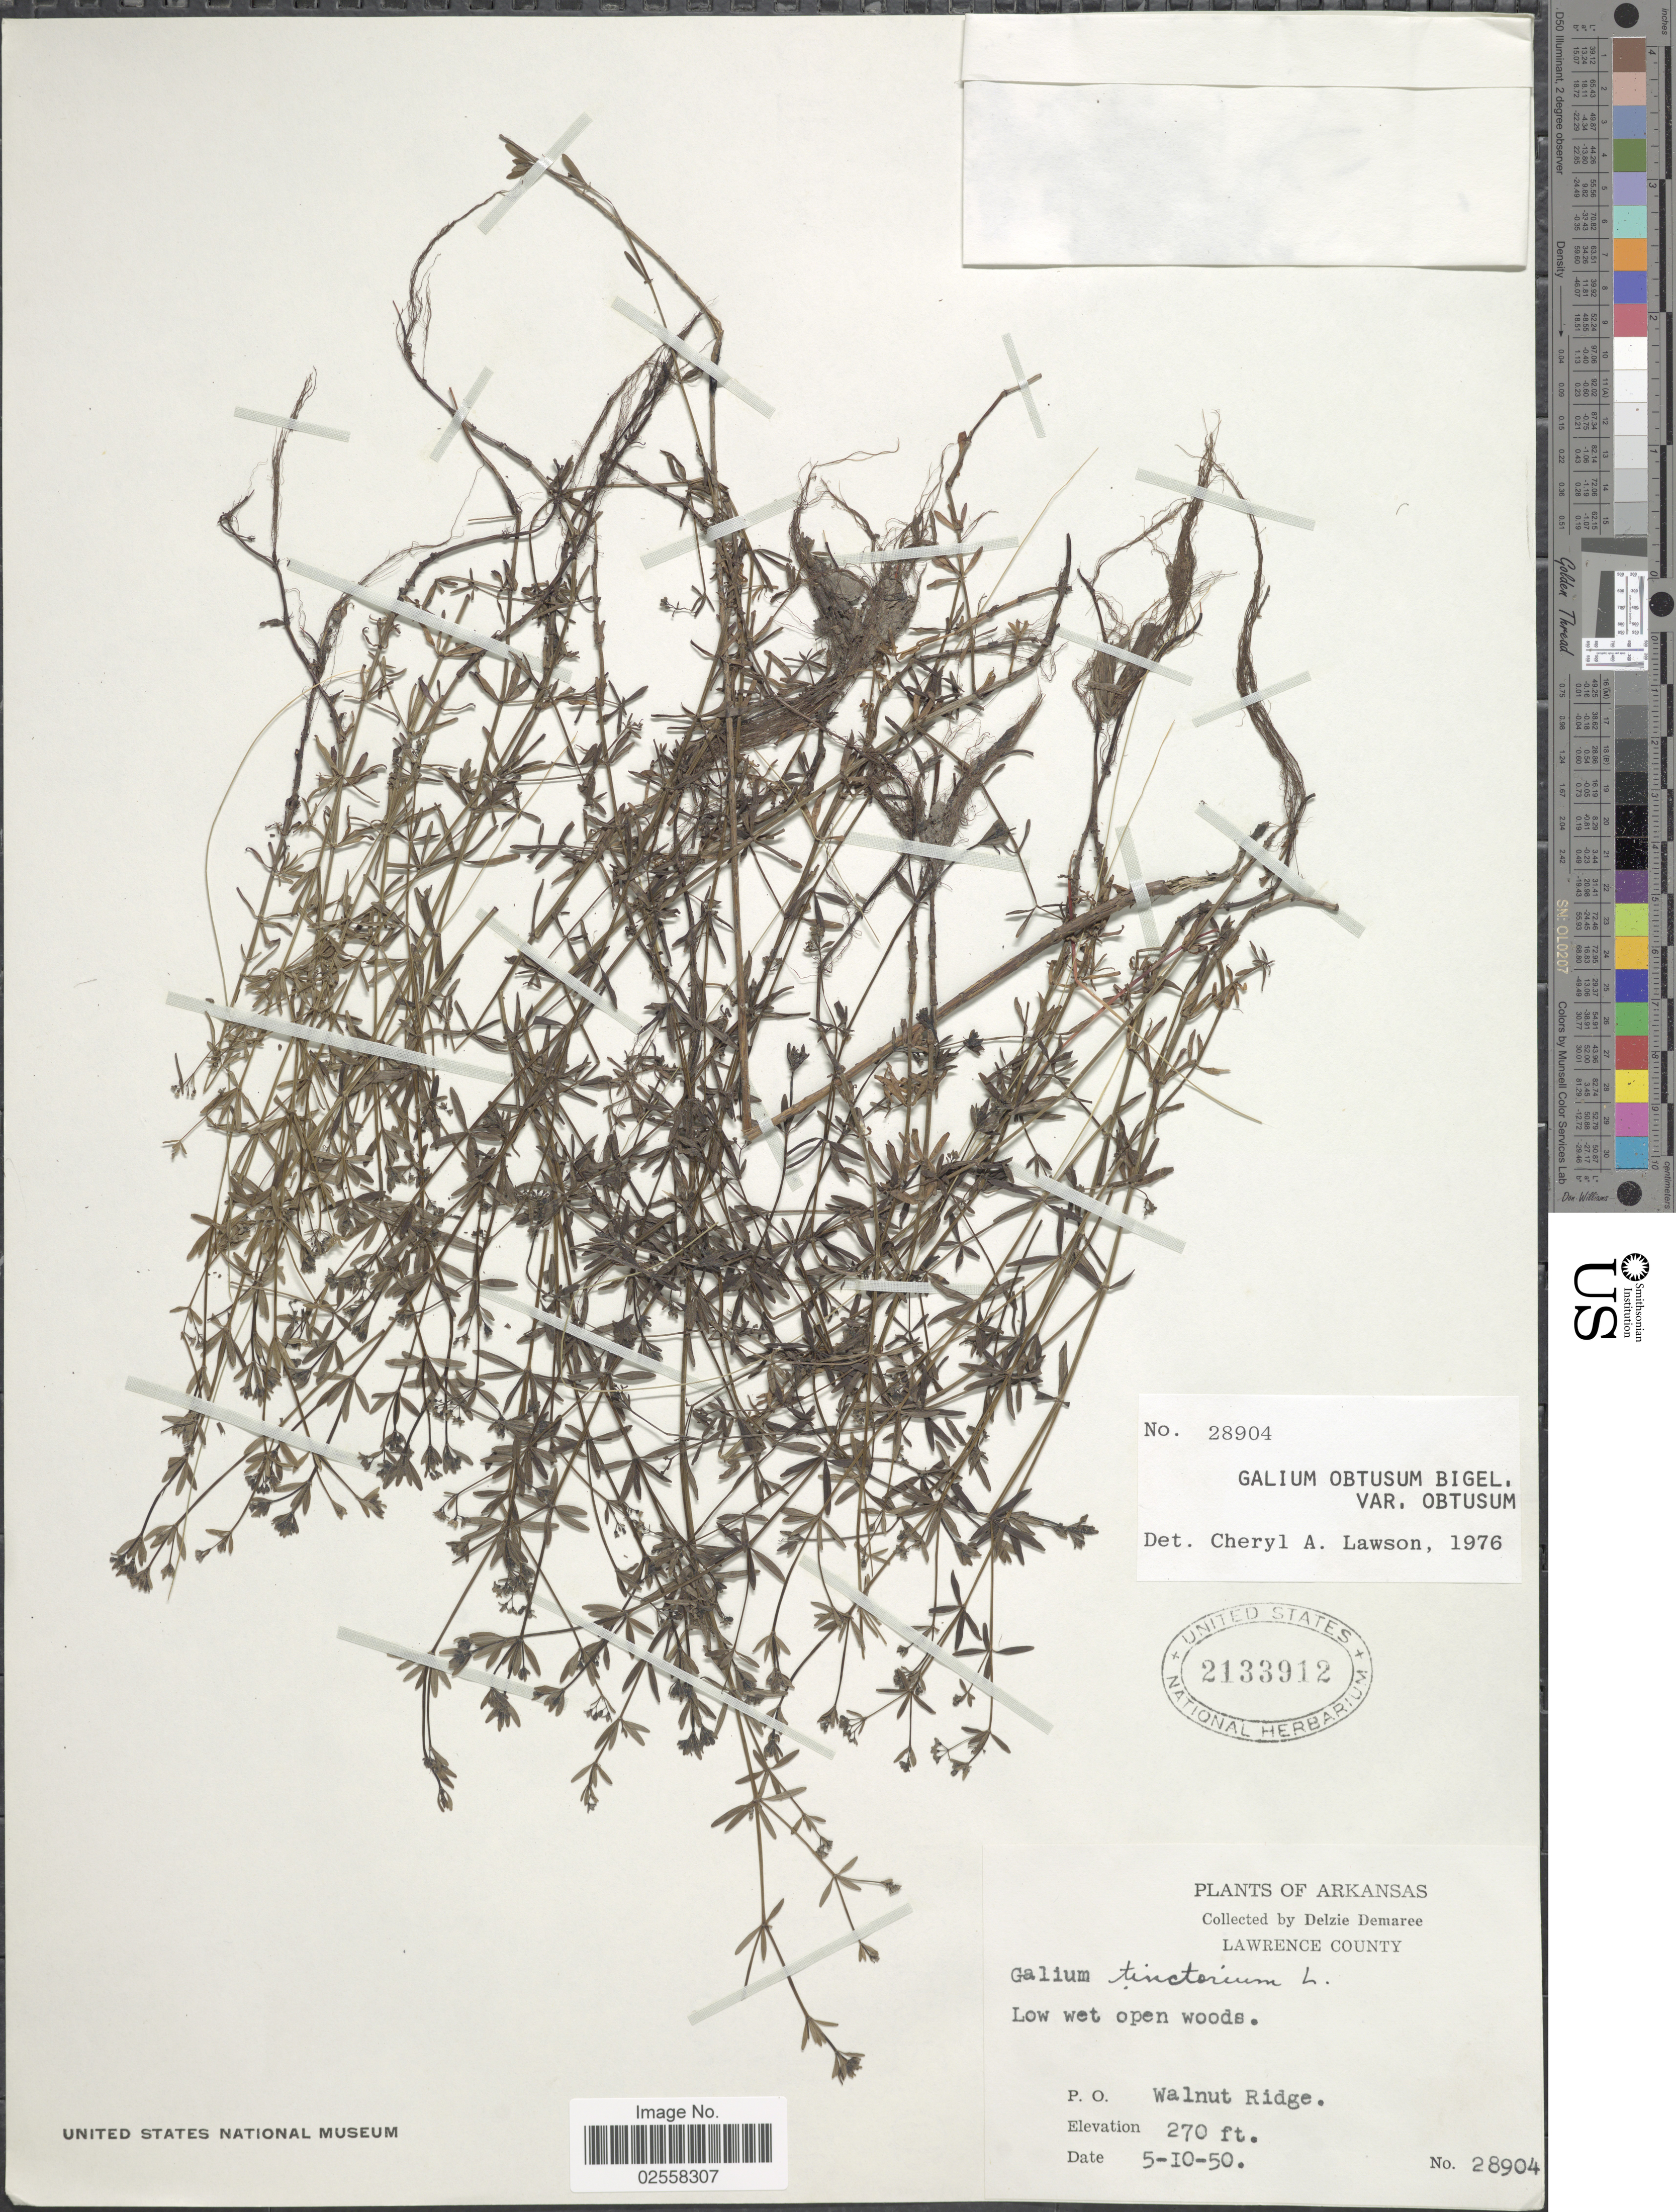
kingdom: Plantae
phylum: Tracheophyta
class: Magnoliopsida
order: Gentianales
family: Rubiaceae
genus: Galium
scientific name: Galium obtusum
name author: Bigelow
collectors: D. Demaree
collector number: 28904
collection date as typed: Transcribed d/m/y: 10/5/50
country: United States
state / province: Arkansas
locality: Lawrence County, P.O. Walnut Ridge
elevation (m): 82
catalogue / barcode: US 2133912